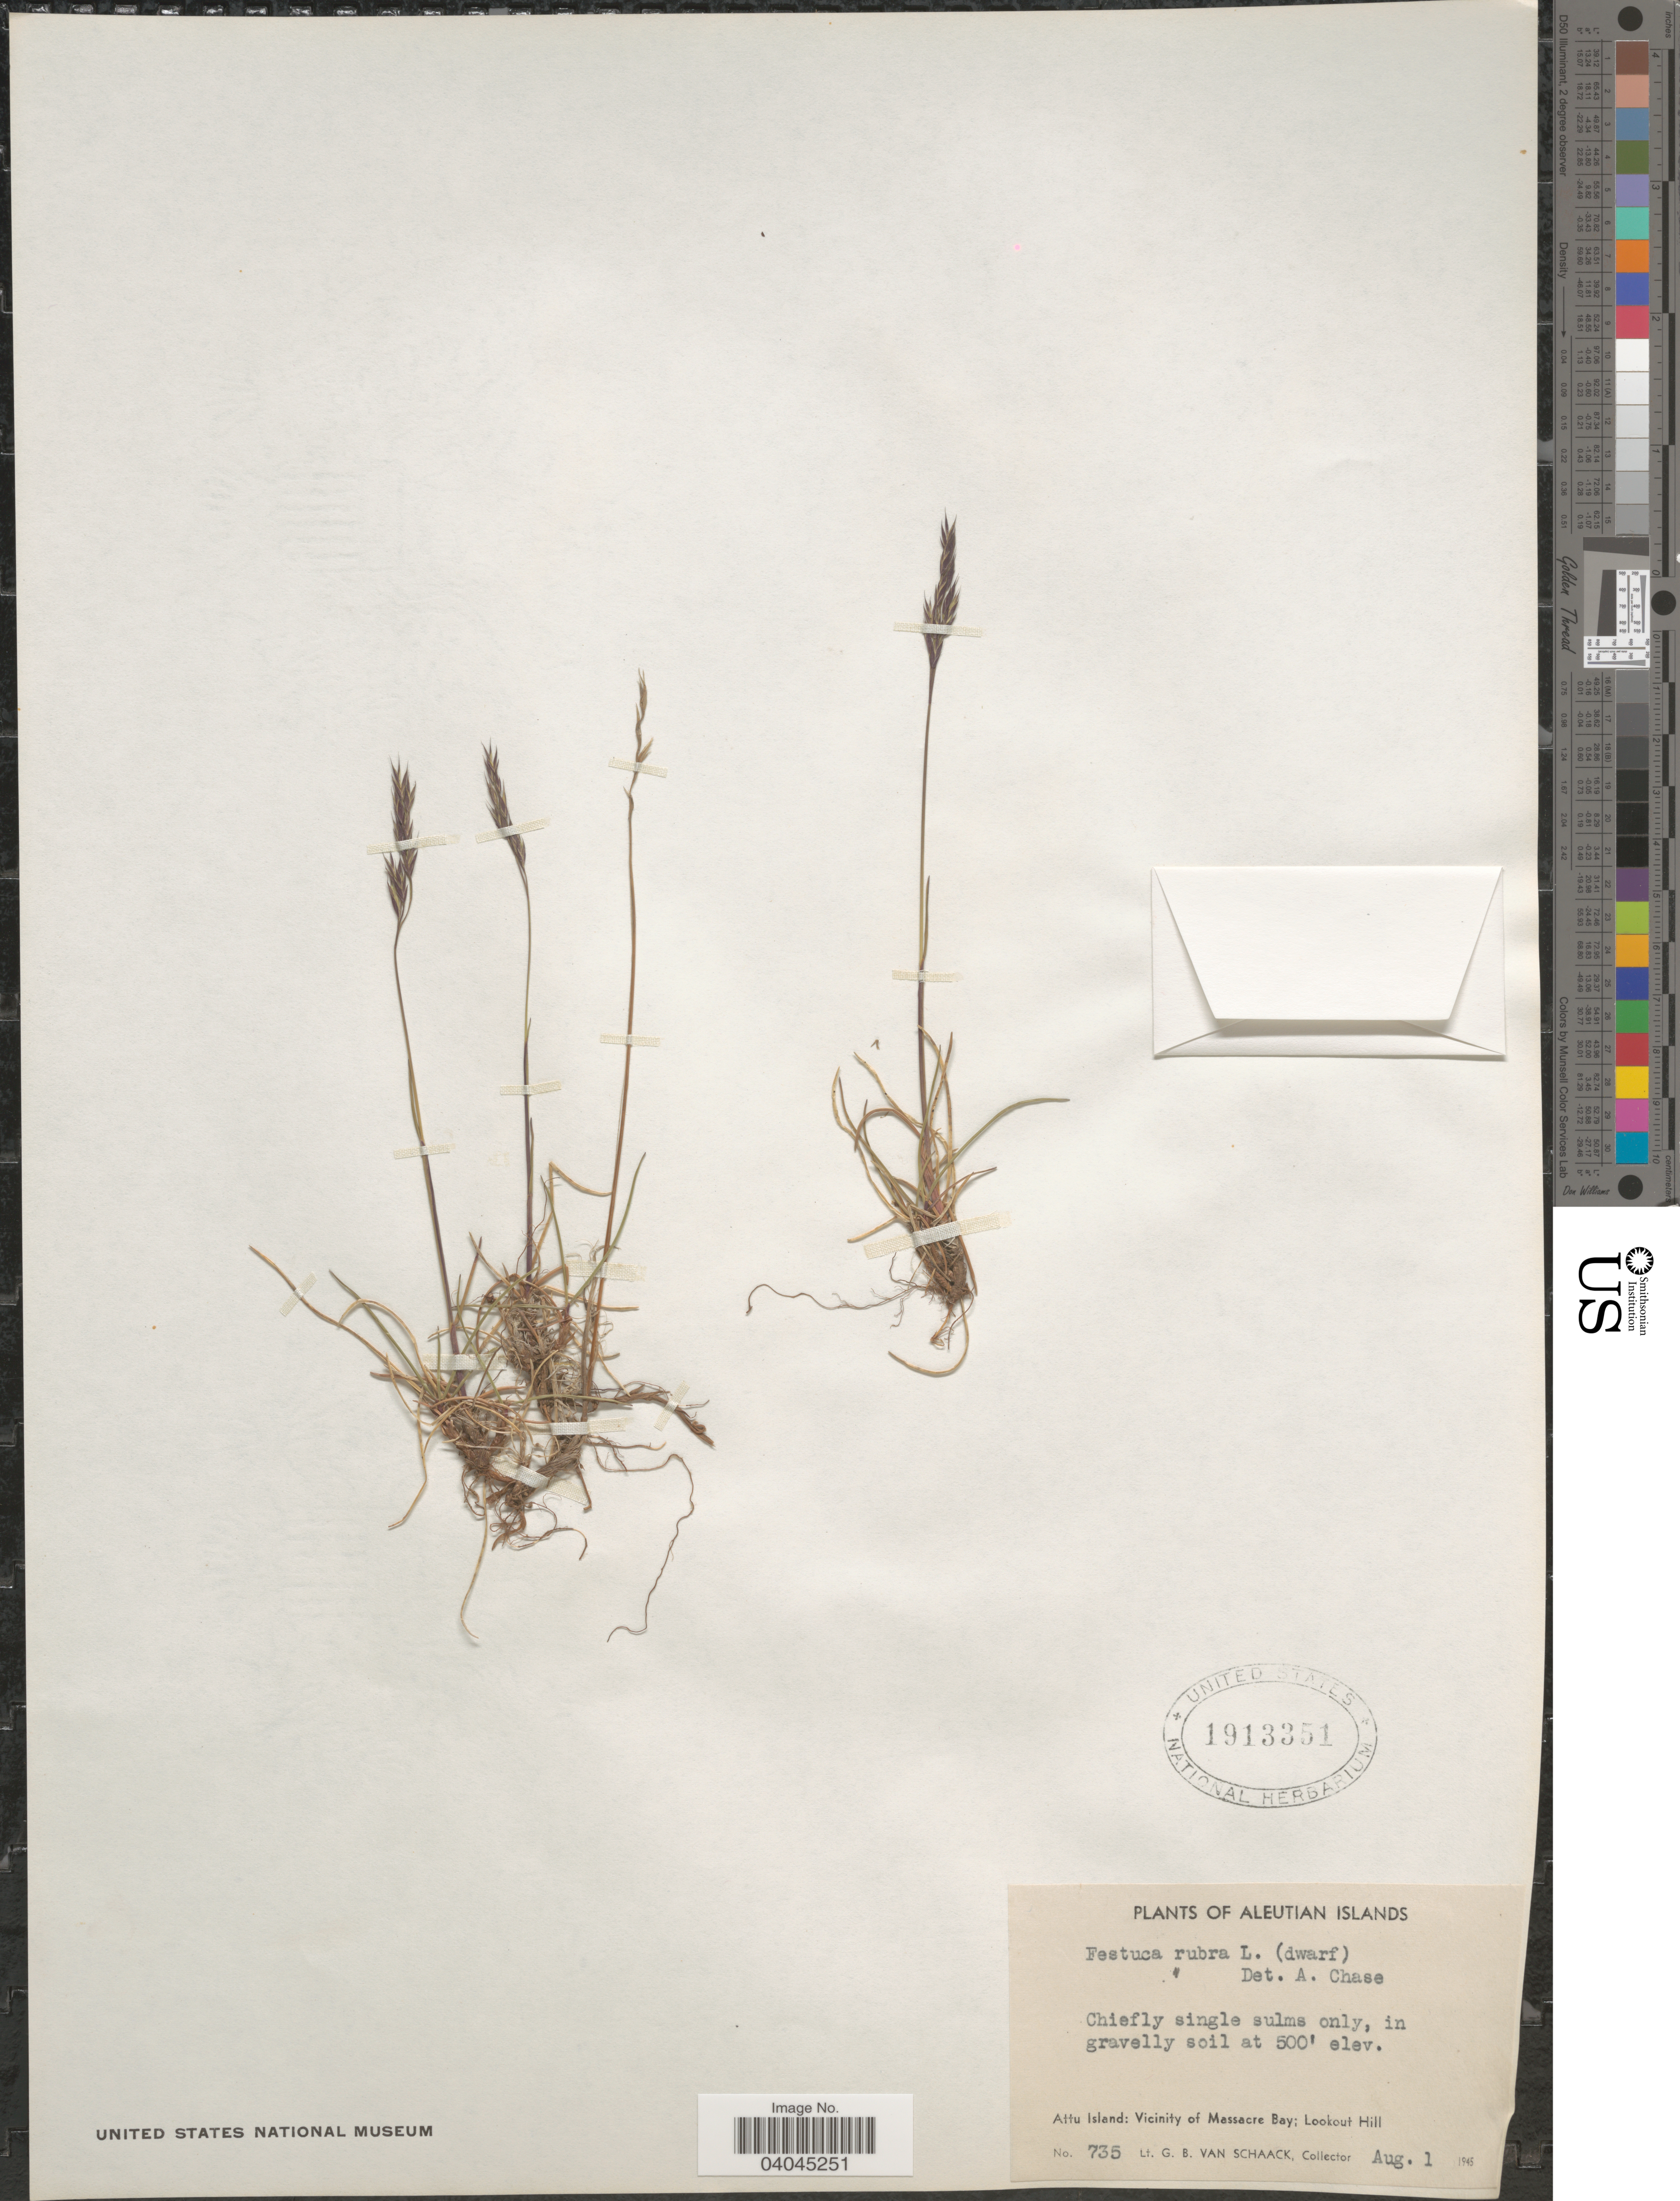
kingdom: Plantae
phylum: Tracheophyta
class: Liliopsida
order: Poales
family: Poaceae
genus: Festuca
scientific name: Festuca rubra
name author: L.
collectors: G. Van Schaack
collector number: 735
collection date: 1945-08-01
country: United States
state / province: Alaska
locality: Aleutian Islands. Attu Island: Vicinity of Massacre Bay; Lookout Hill.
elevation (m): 152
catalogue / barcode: US 1913351